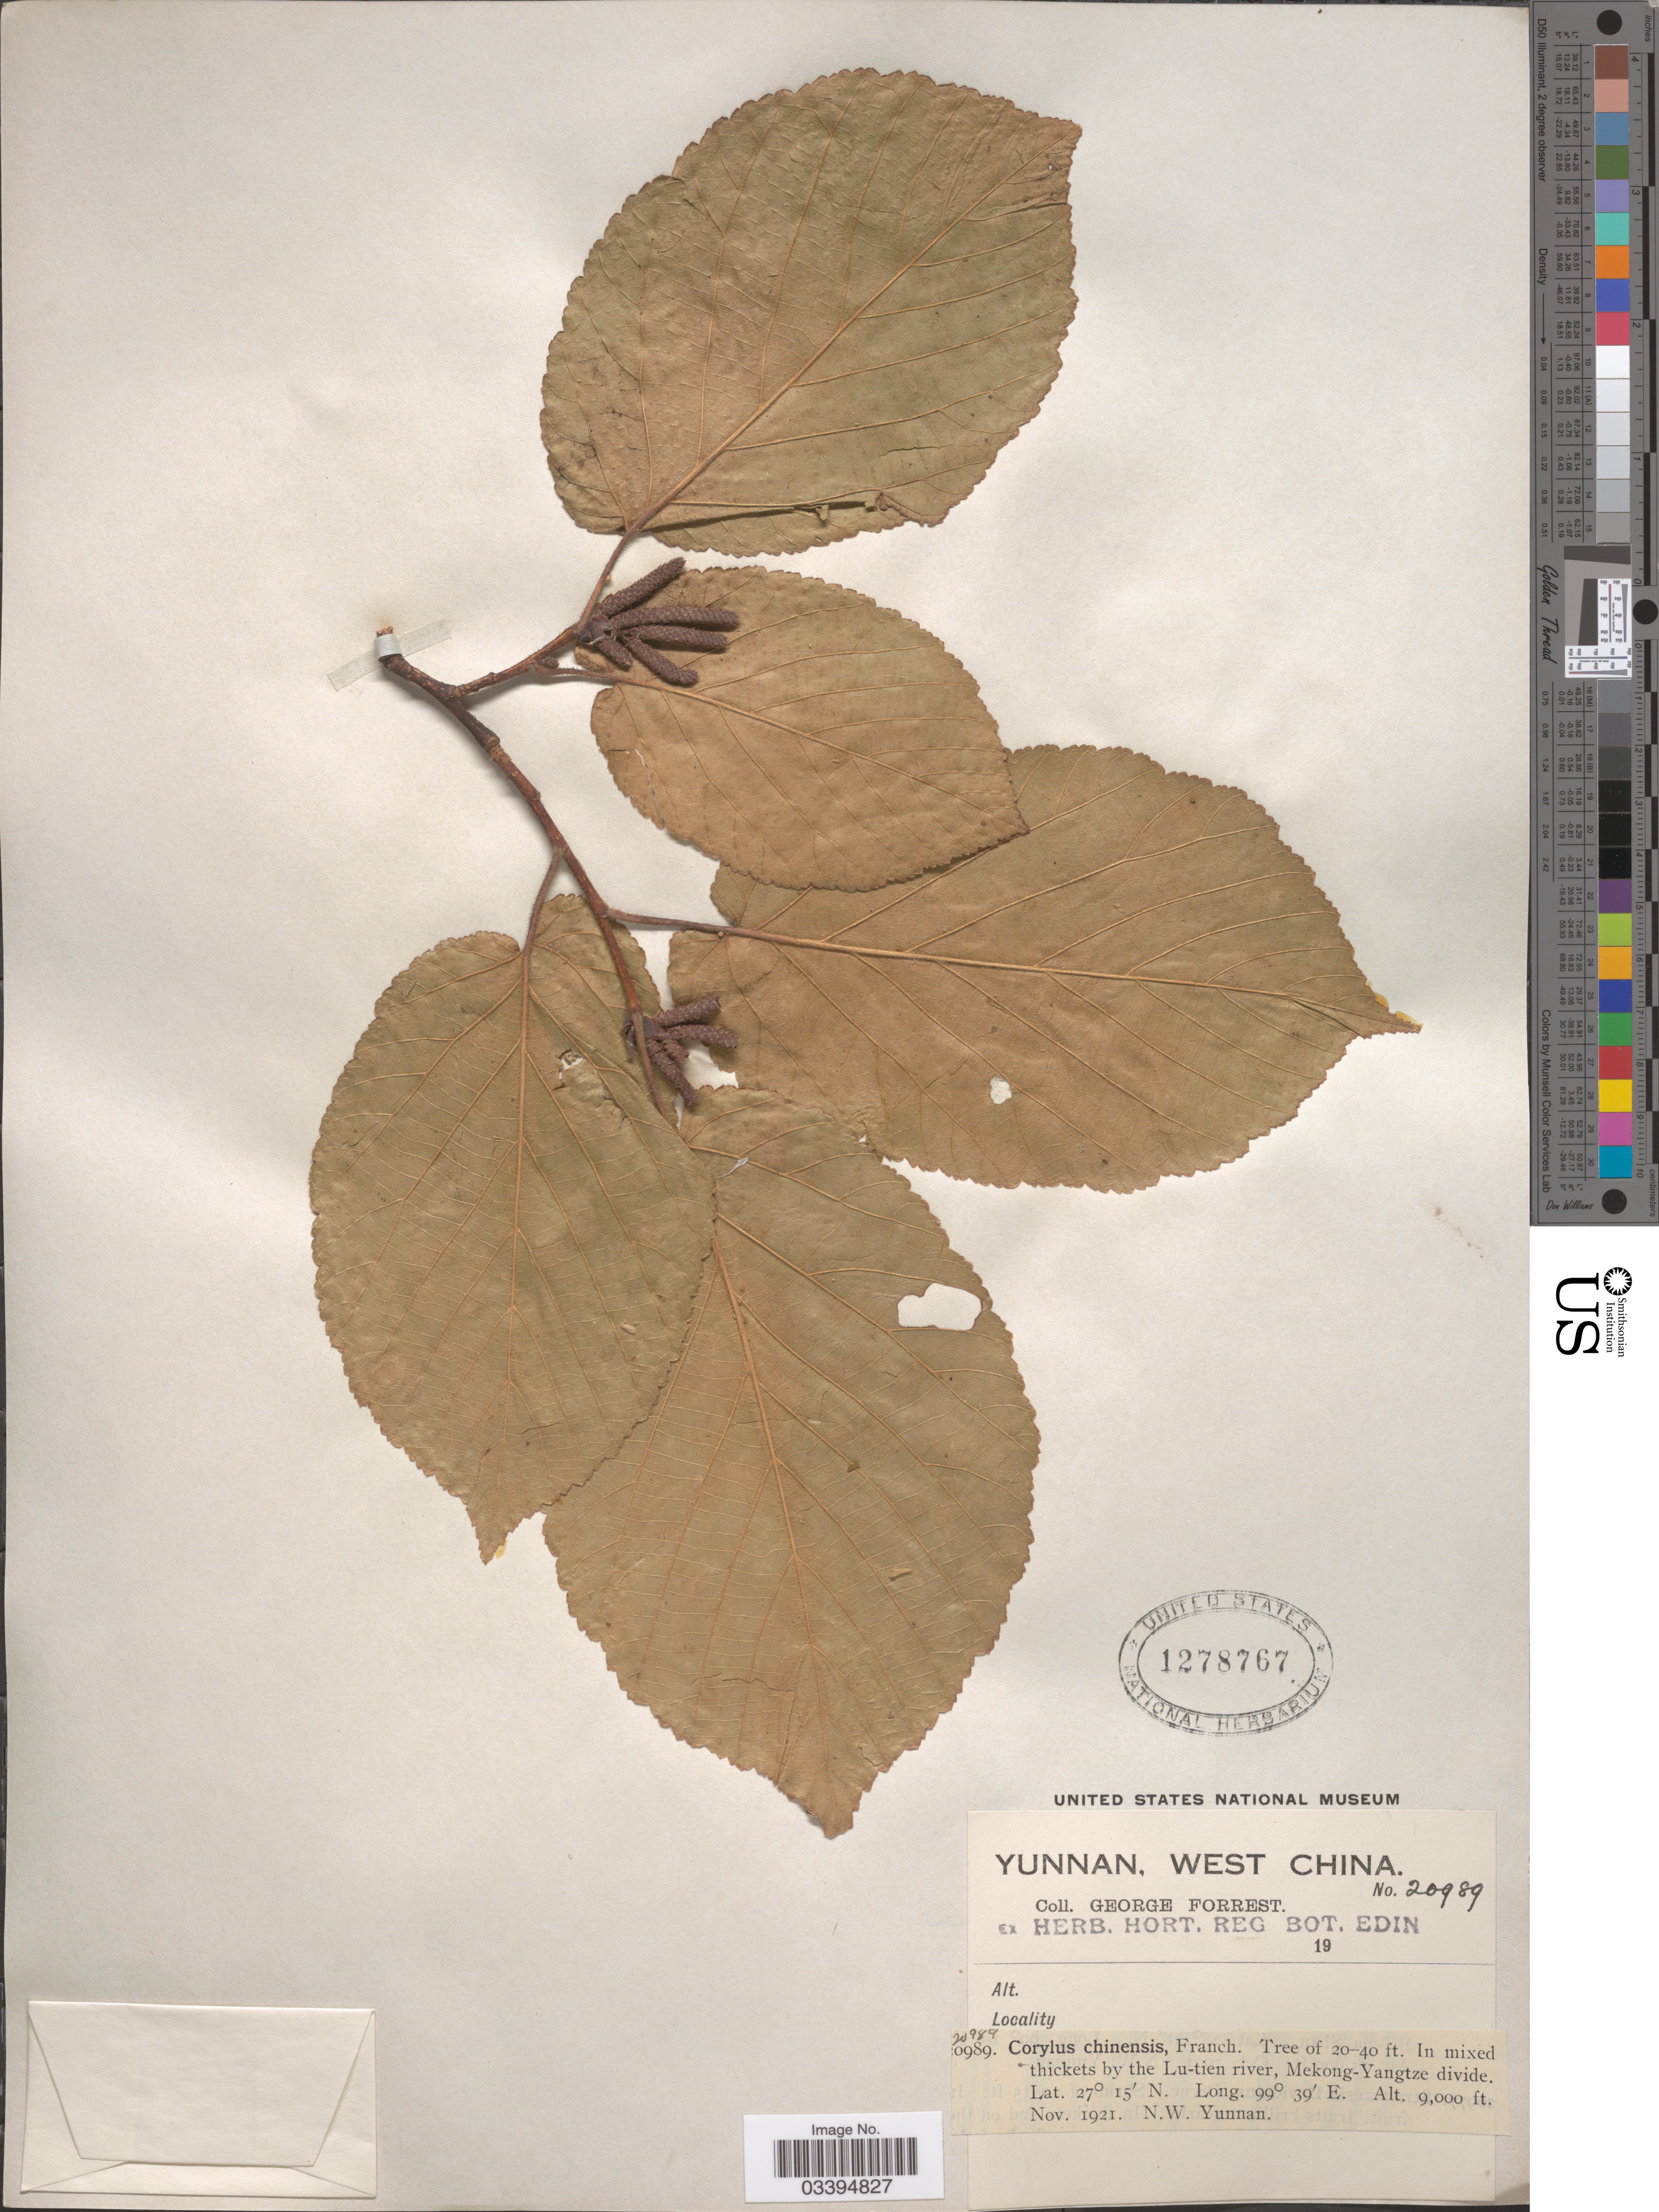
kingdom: Plantae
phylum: Tracheophyta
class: Magnoliopsida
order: Fagales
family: Betulaceae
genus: Corylus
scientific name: Corylus chinensis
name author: Franch.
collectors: G. Forrest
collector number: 20989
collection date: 1921-11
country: China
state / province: Yunnan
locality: West China, In mixed thickets by the Lu-tien river, Mekong-Yangtze divide. N.W. Yunnan.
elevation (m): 2743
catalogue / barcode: US 1278767